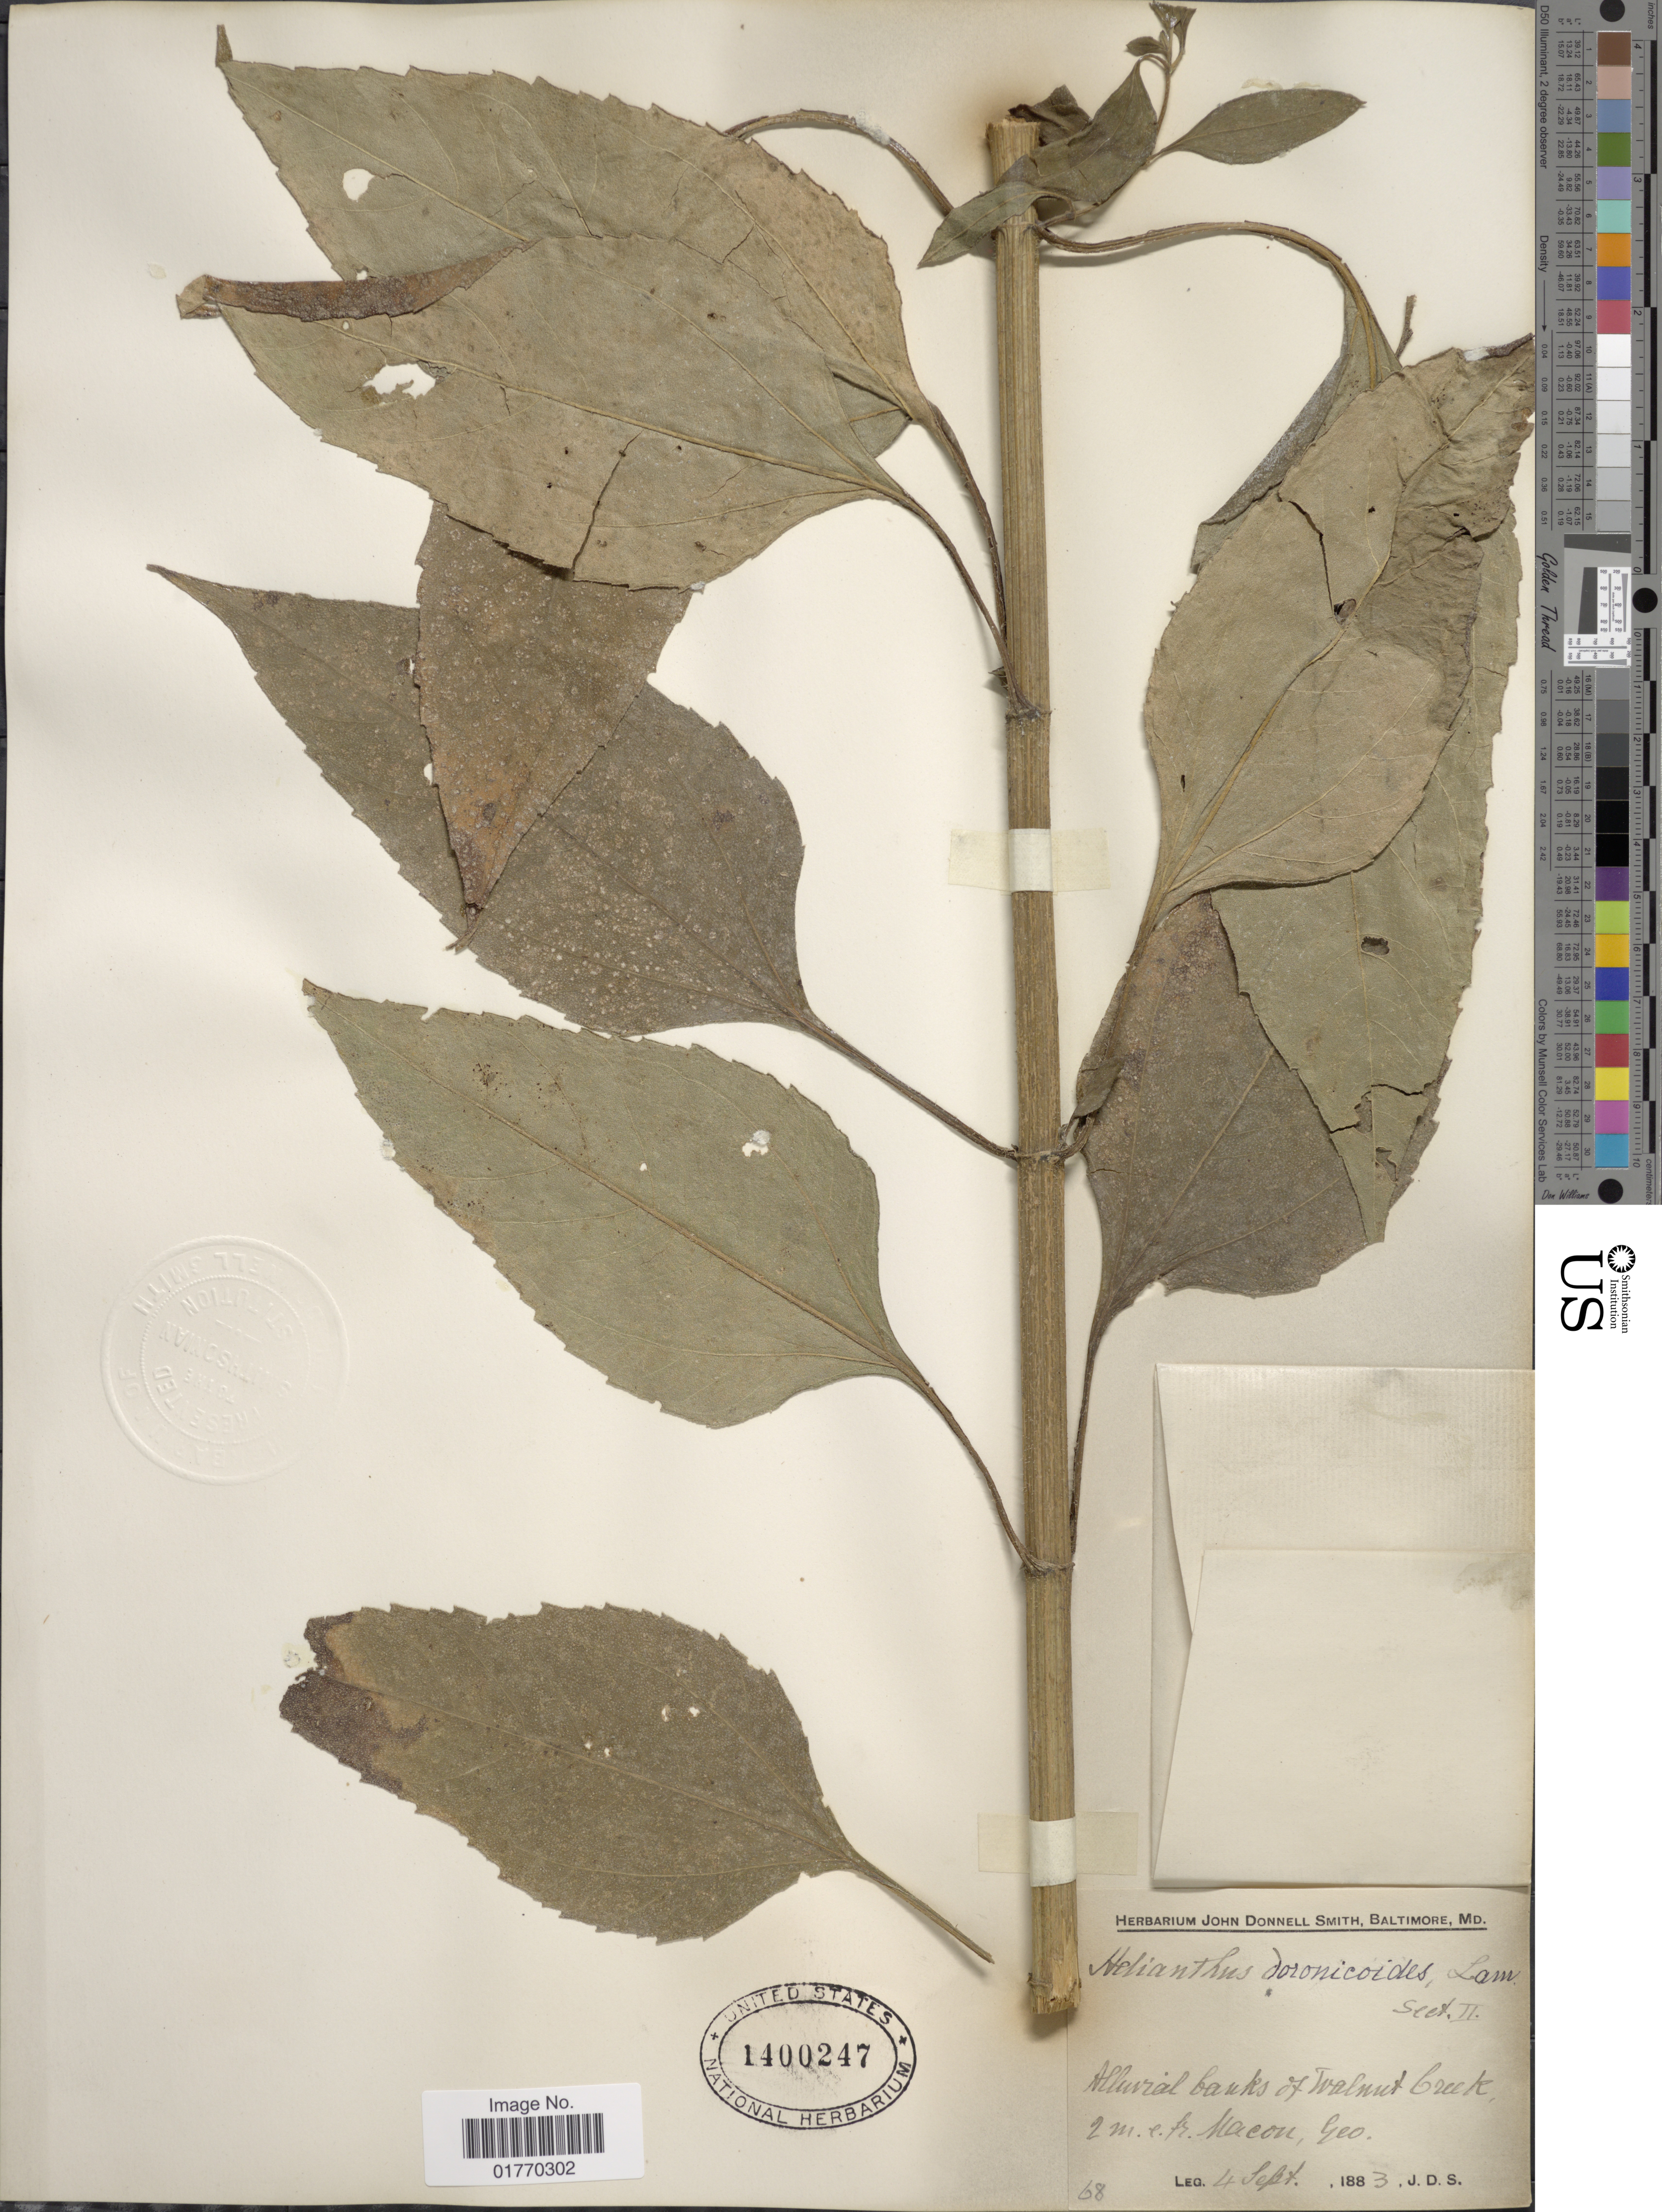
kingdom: Plantae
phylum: Tracheophyta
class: Magnoliopsida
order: Asterales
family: Asteraceae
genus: Helianthus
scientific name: Helianthus doronocoides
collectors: J. Donnell Smith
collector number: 68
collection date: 1883-09-04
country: United States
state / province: Georgia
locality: Alluvial banks of Walnut Creek, 2 miles Macon, Geo.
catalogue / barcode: US 1400247